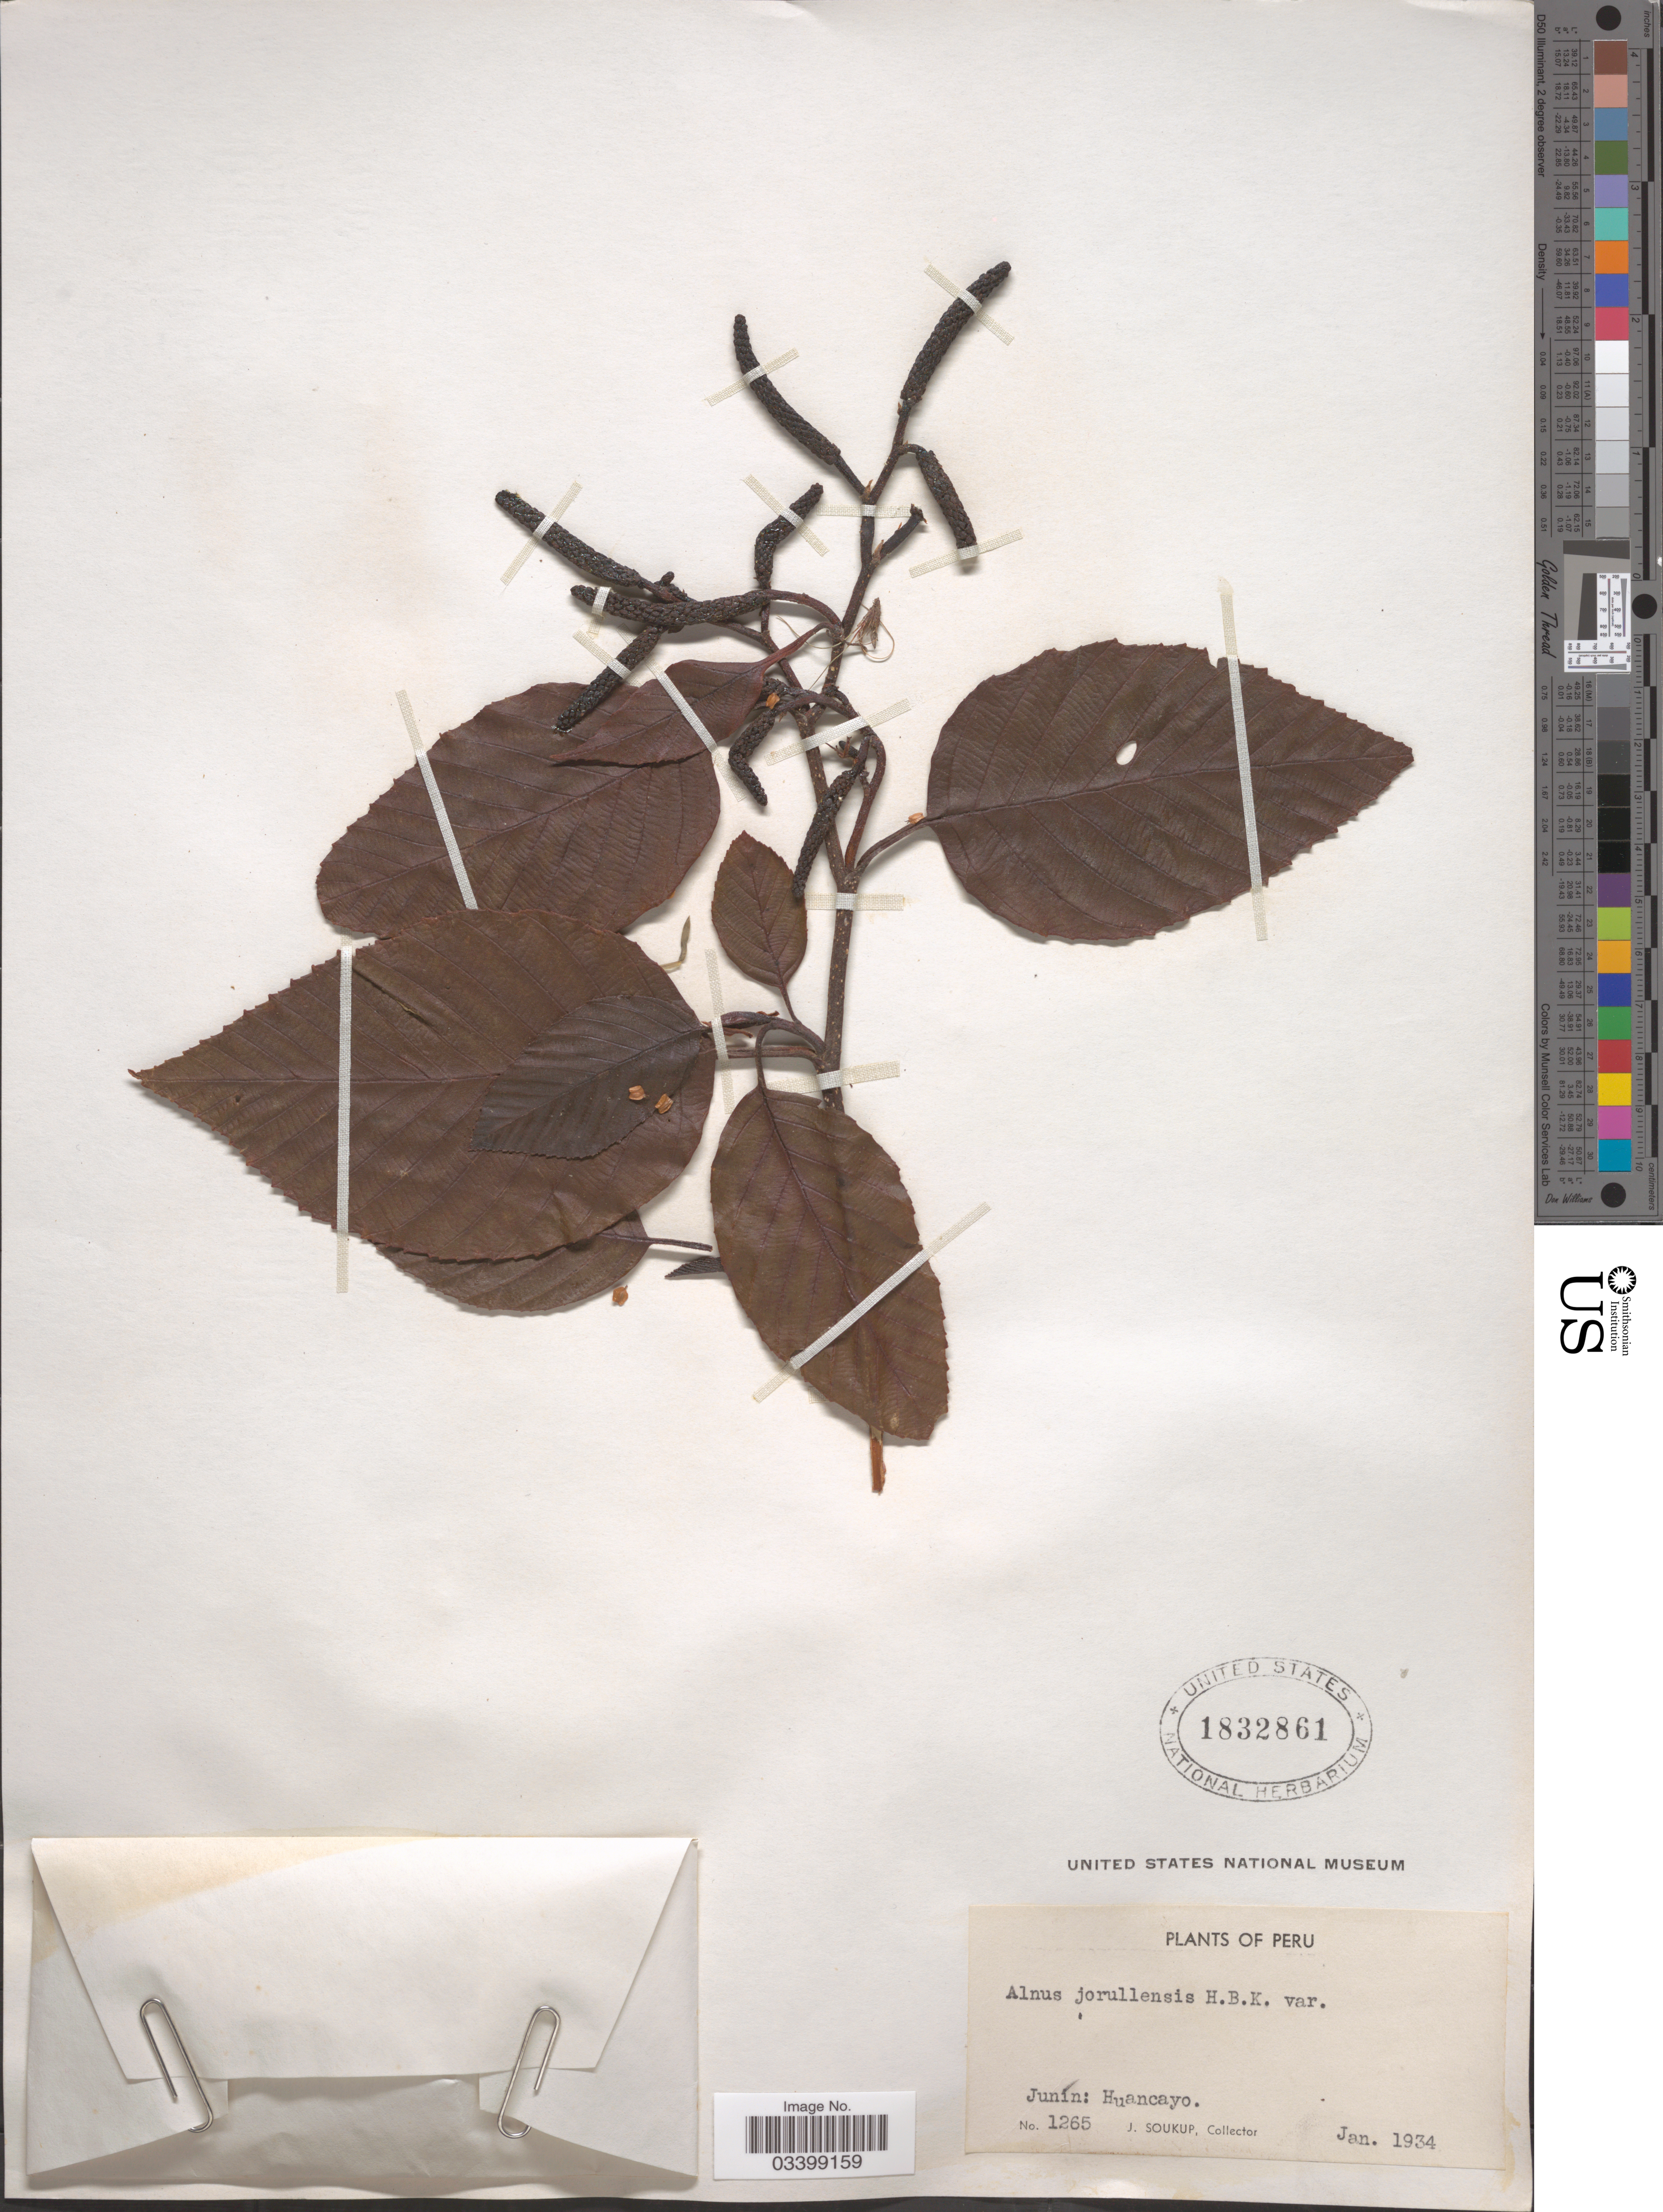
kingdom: Plantae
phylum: Tracheophyta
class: Magnoliopsida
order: Fagales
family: Betulaceae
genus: Alnus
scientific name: Alnus acuminata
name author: Kunth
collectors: J. Soukup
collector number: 1265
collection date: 1934-01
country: Peru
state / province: Junín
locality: Junín: Huancayo.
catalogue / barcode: US 1832861